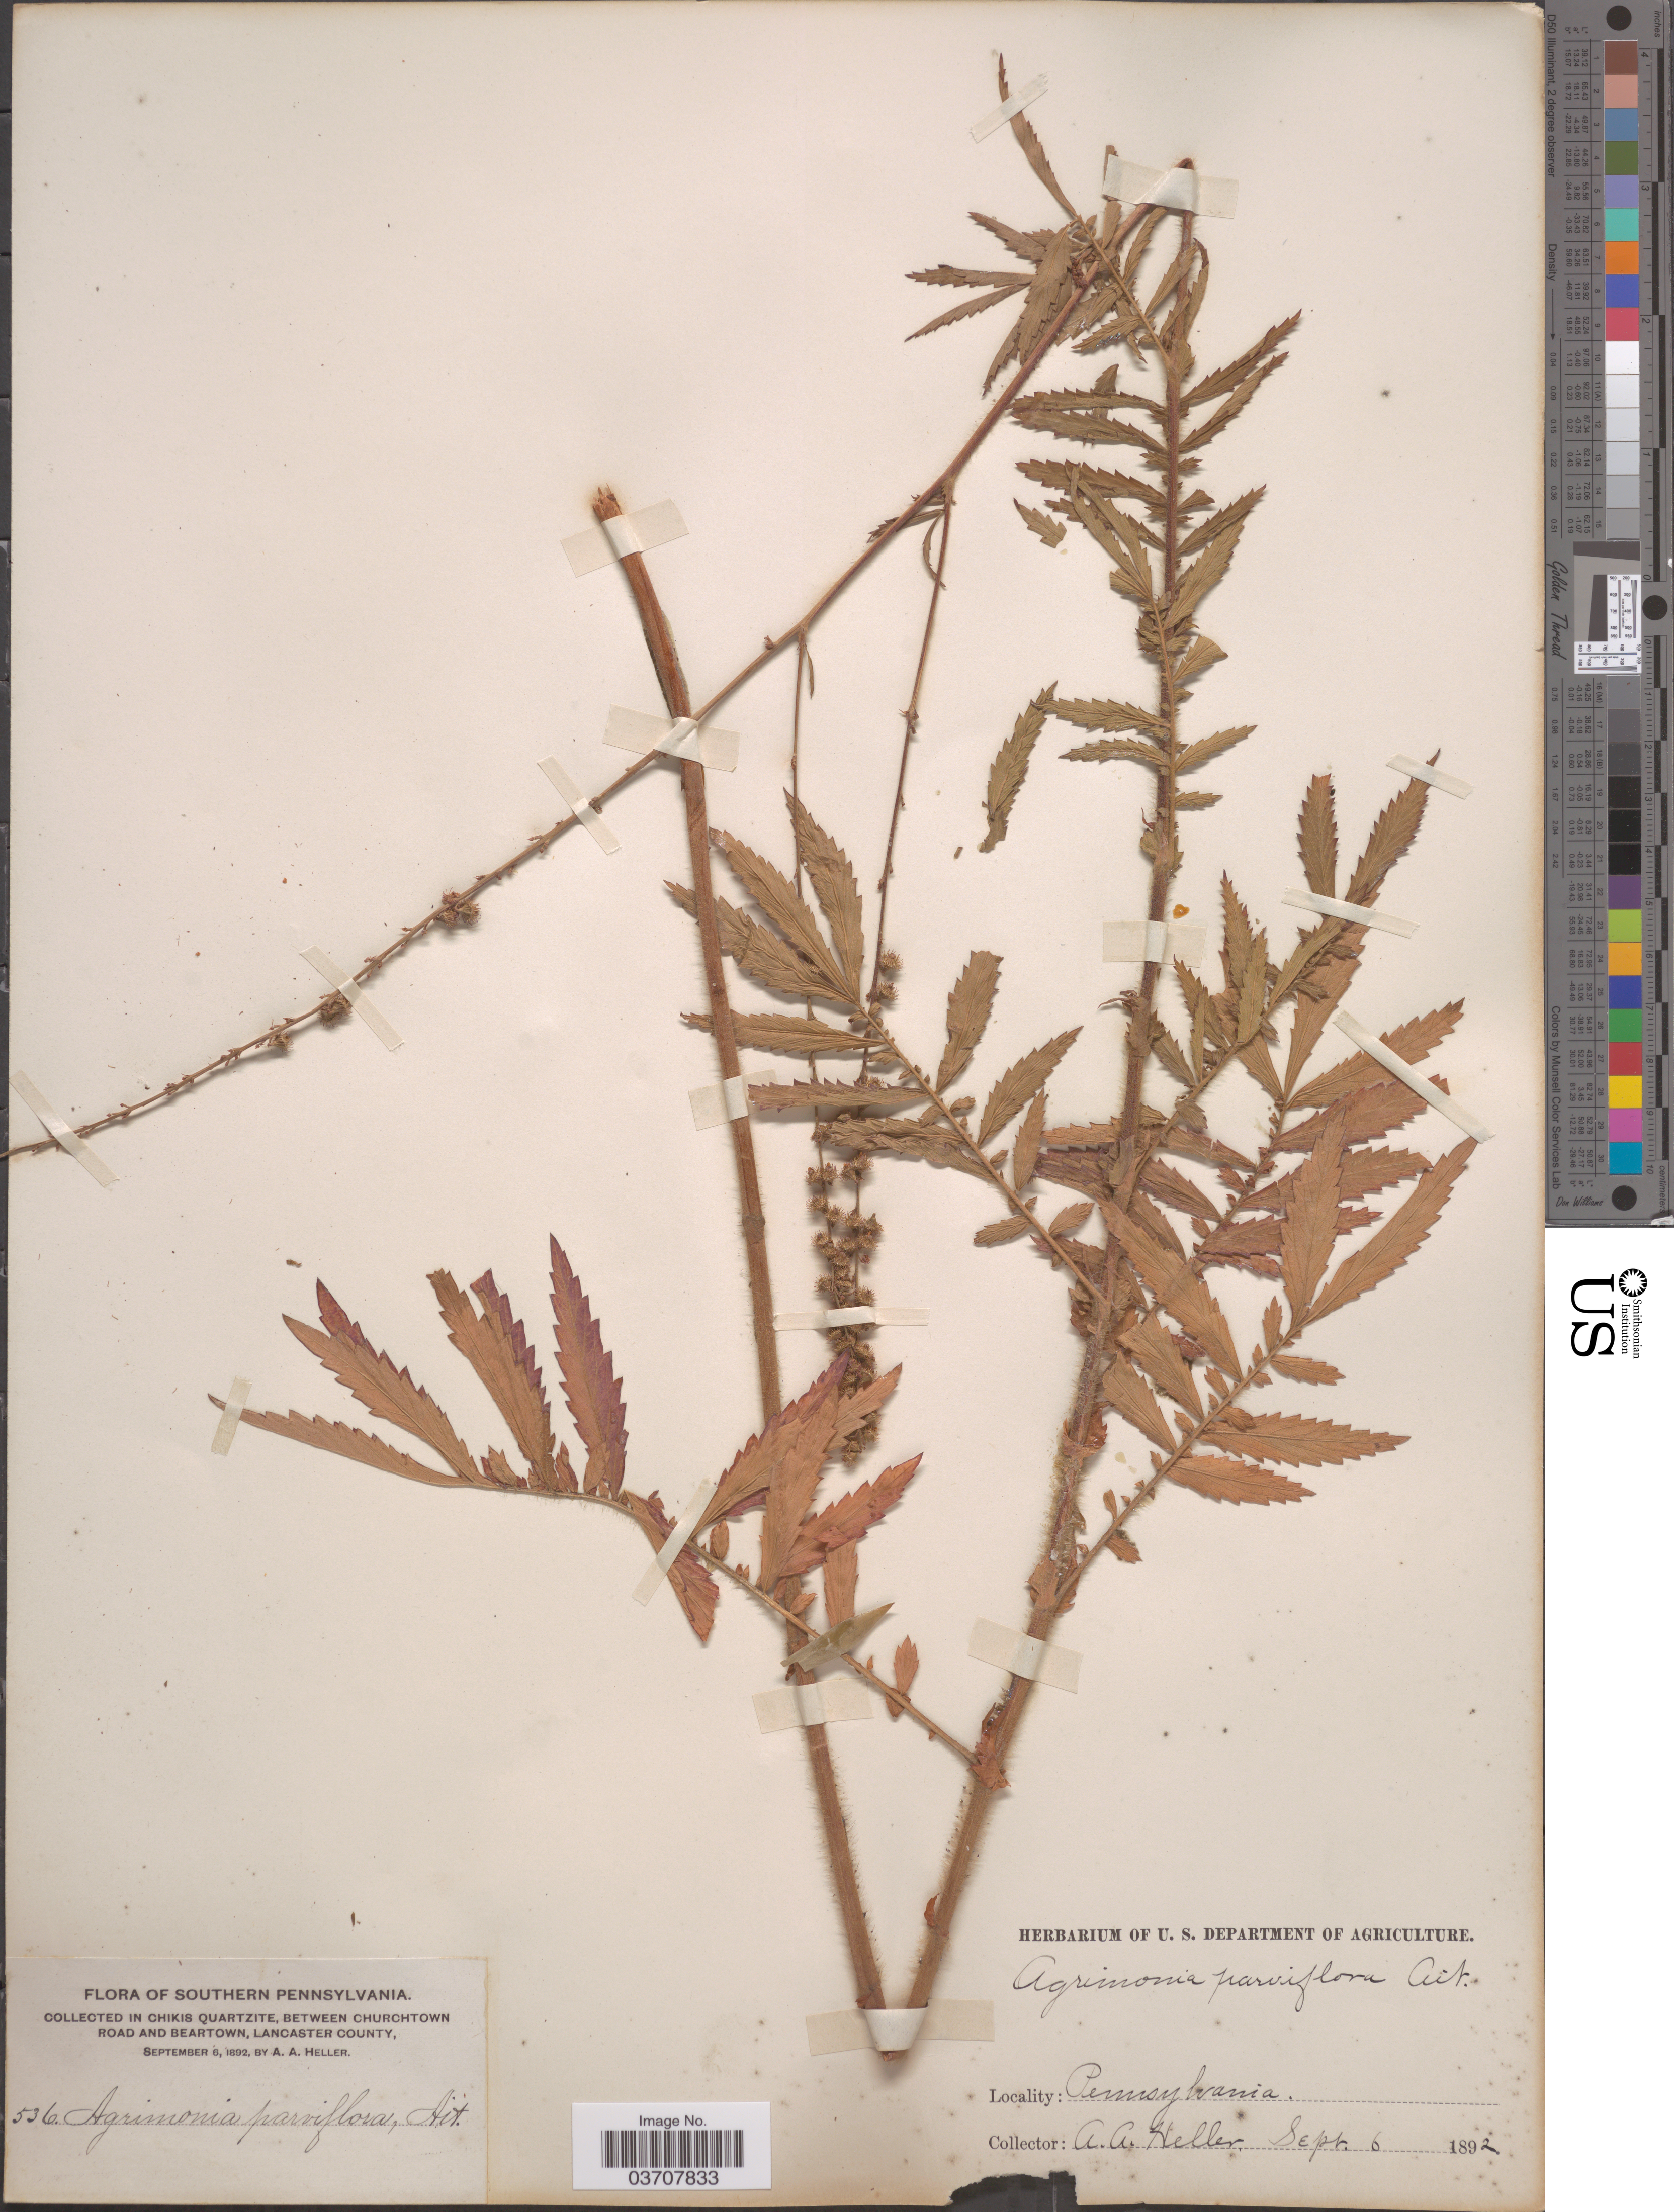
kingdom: Plantae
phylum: Tracheophyta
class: Magnoliopsida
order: Rosales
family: Rosaceae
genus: Agrimonia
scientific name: Agrimonia parviflora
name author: Aiton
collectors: A. A. Heller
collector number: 536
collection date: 1892-09-06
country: United States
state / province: Pennsylvania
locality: Southern Pennsylvania. In Chikis Quartzite, between Churchtown Road and Beartown, Lancaster County.